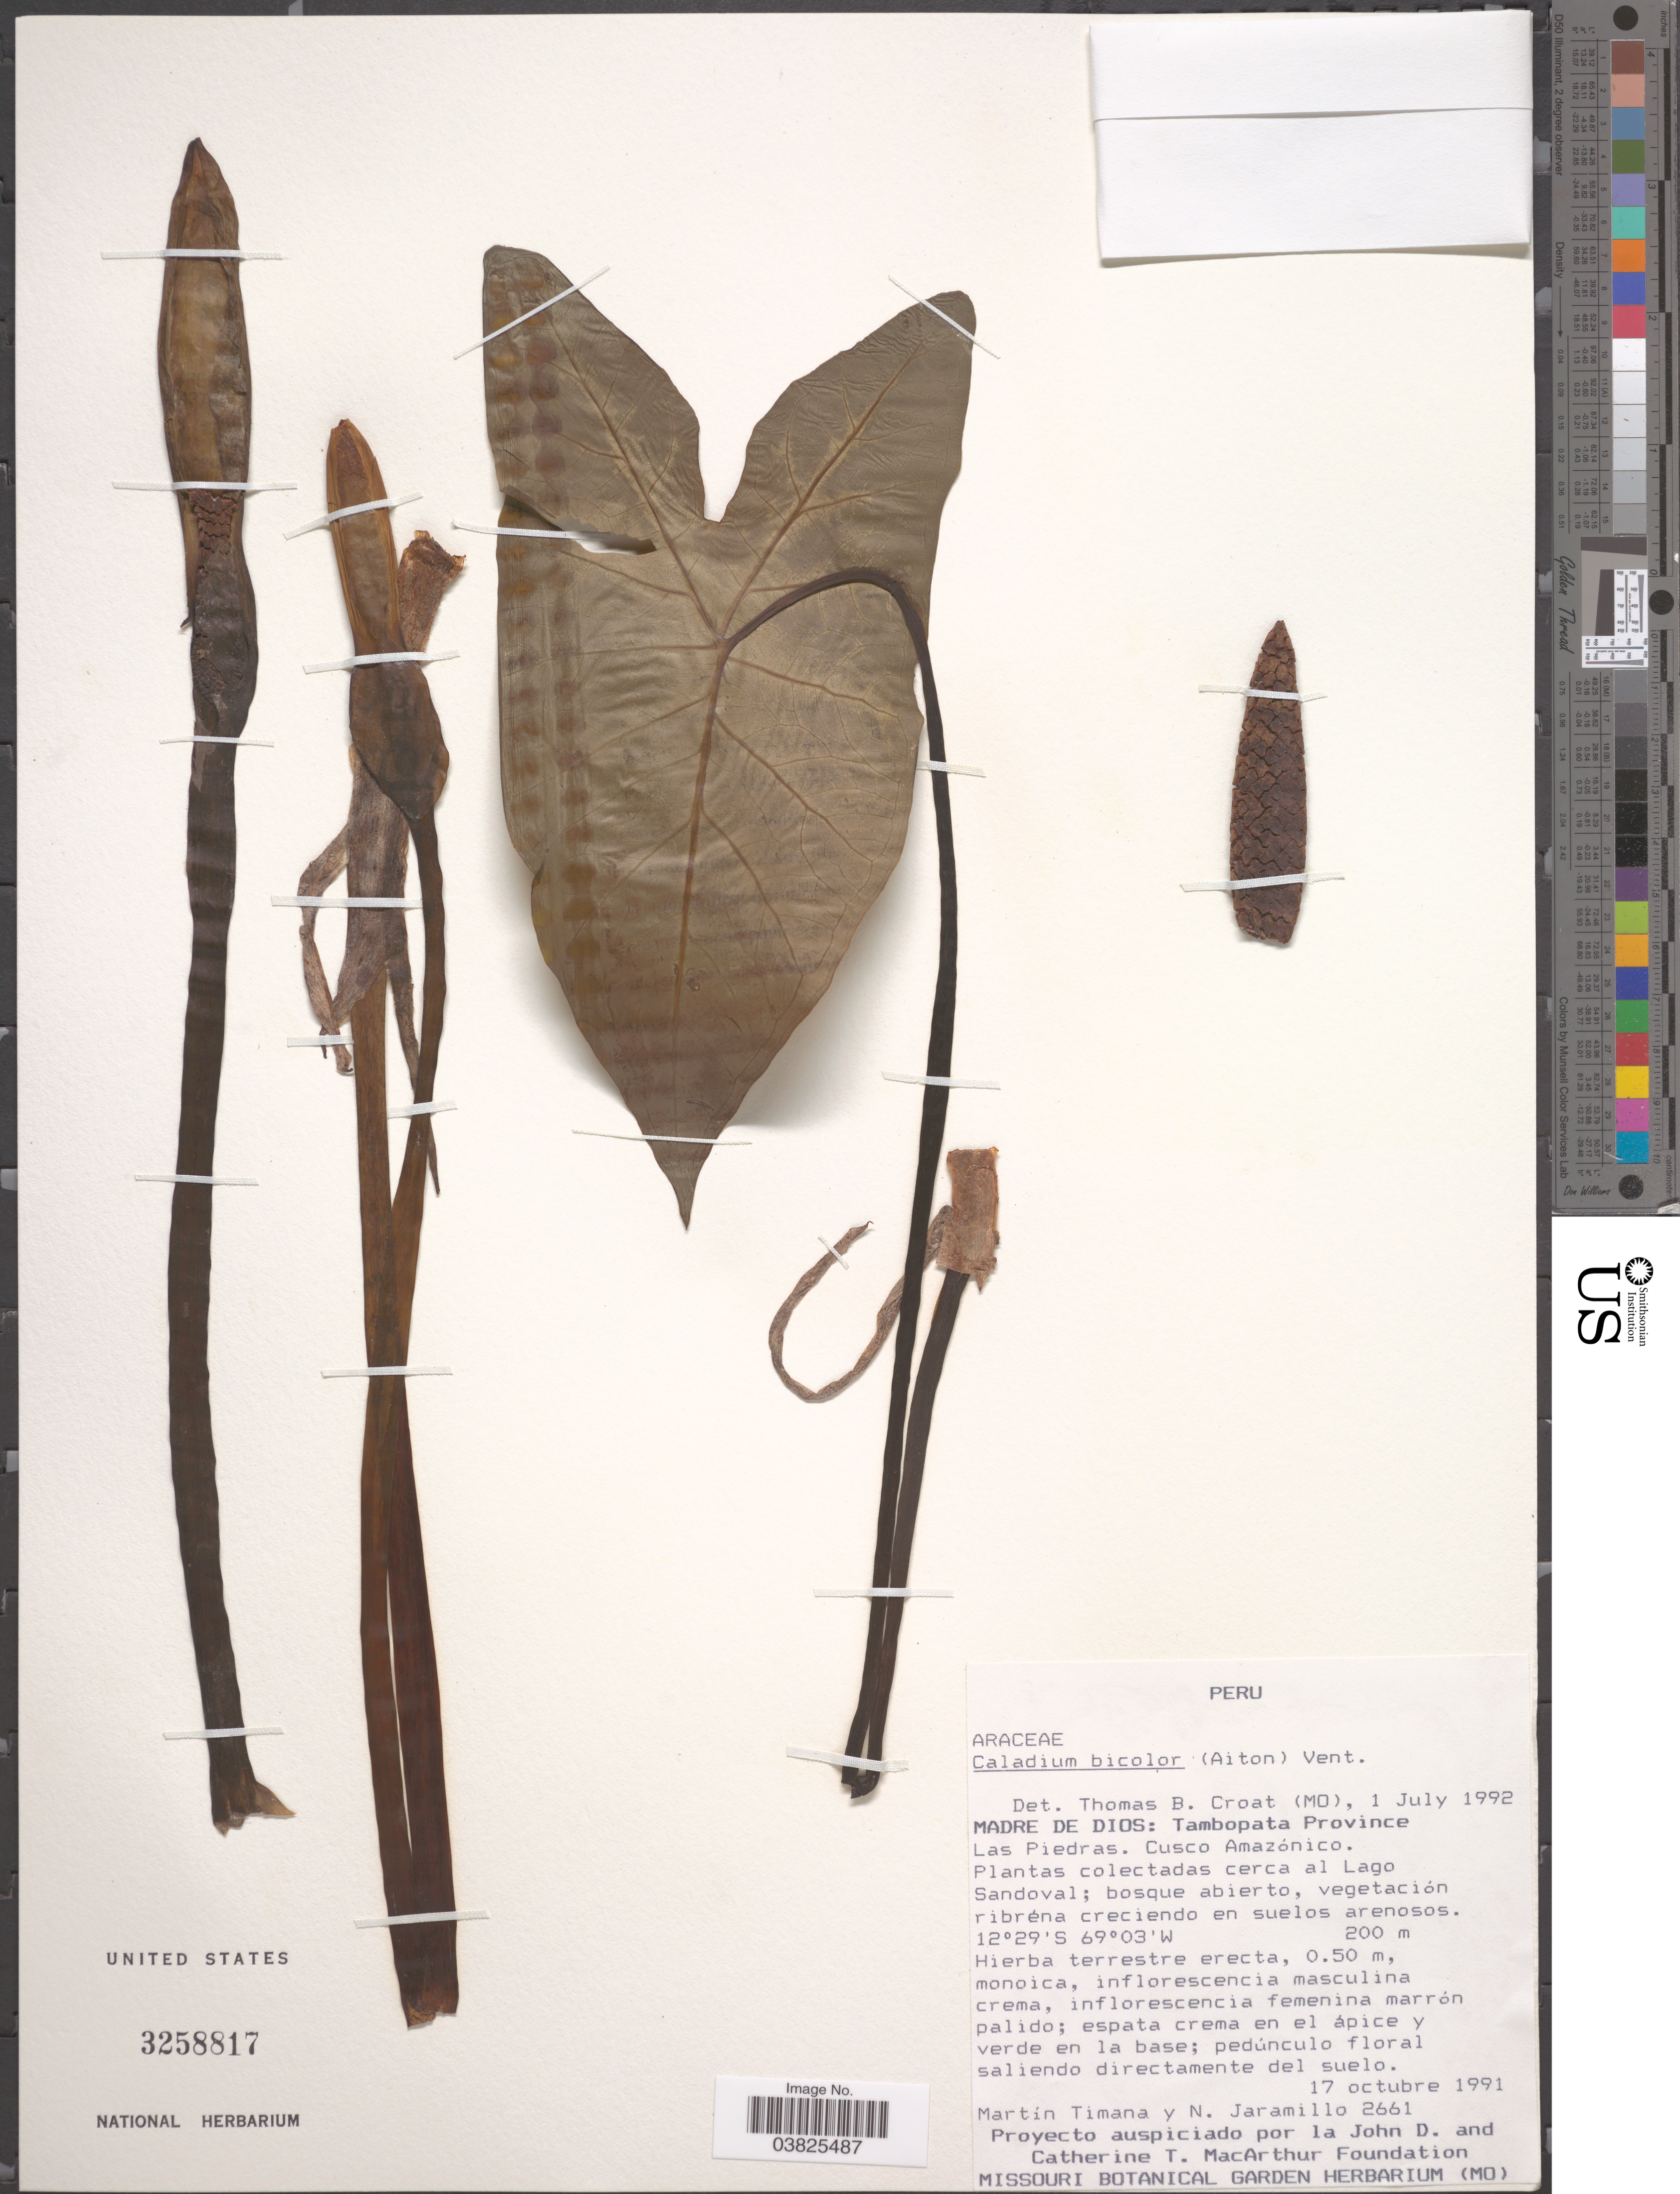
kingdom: Plantae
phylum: Tracheophyta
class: Liliopsida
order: Alismatales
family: Araceae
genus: Caladium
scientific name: Caladium bicolor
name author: (Aiton) Vent.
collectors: M. E. Timaná & N. Jaramillo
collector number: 2661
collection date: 1991-10-17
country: Peru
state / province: Madre de Dios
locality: Tambopata Province. Las Piedras. Cusco Amazónico. Al Lago Sandoval.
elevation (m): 200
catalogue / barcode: US 3258817